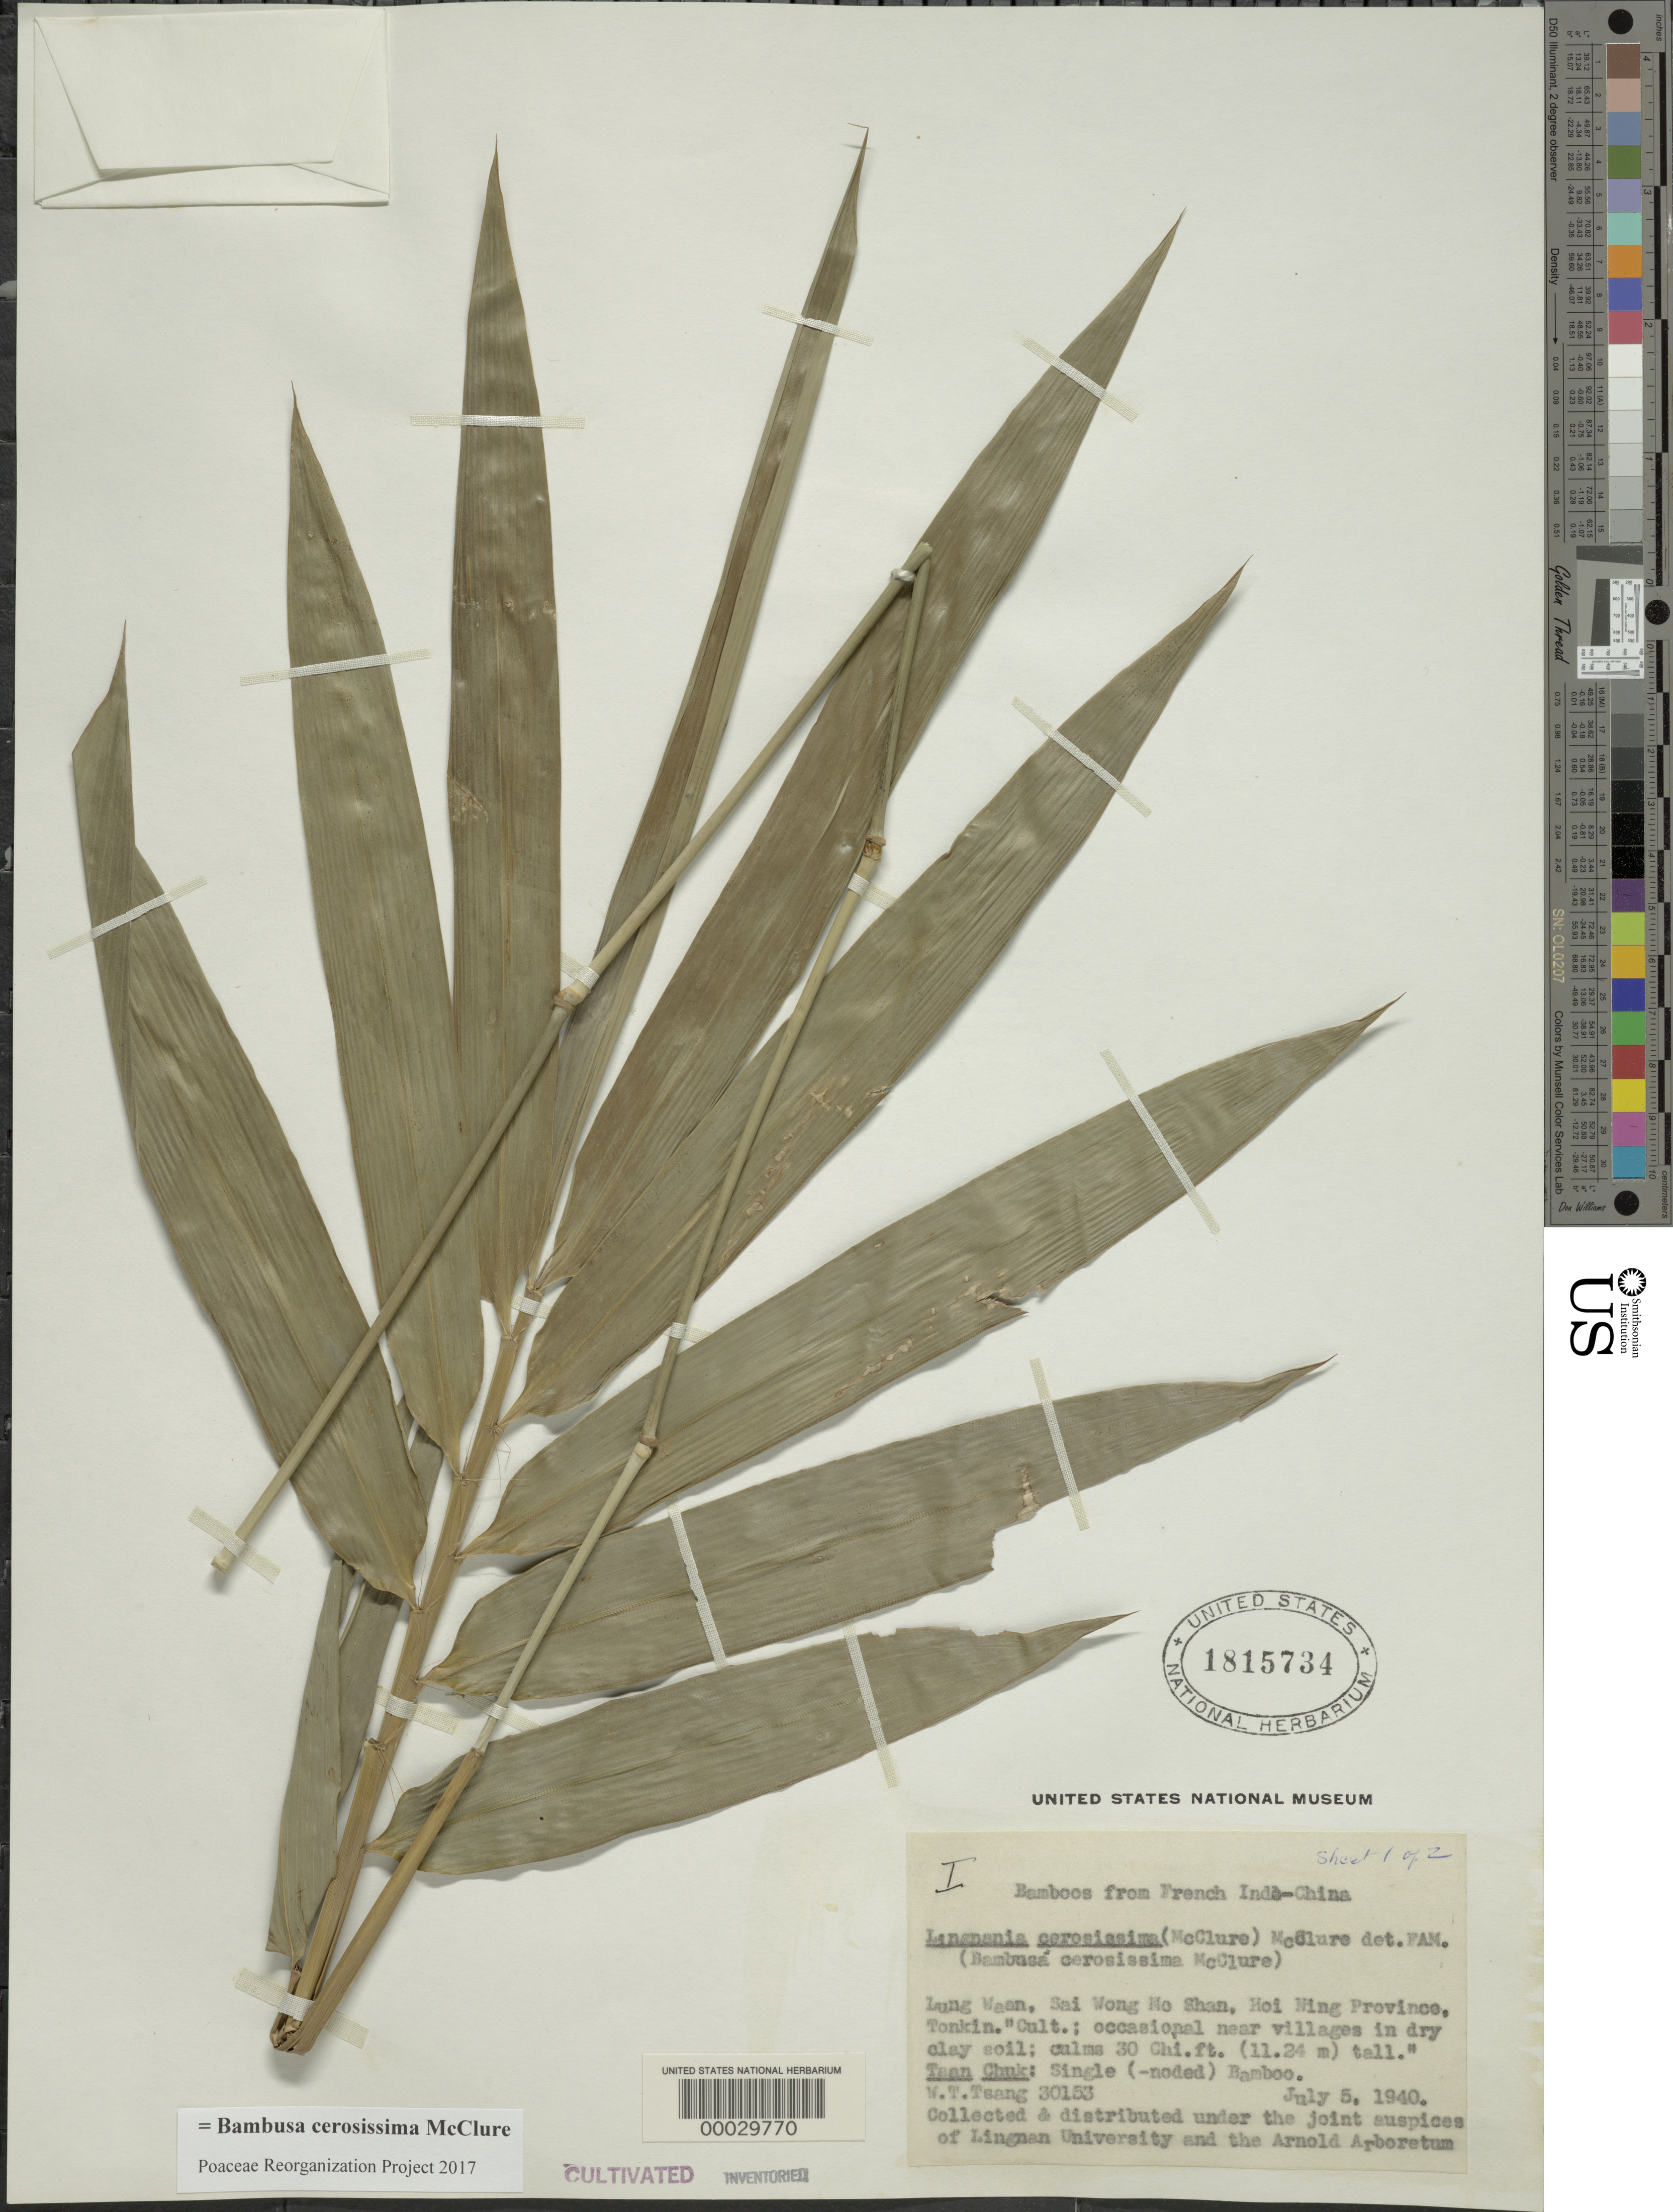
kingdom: Plantae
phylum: Tracheophyta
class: Liliopsida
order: Poales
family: Poaceae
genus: Bambusa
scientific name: Bambusa cerosissima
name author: McClure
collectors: W. T. Tsang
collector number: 30153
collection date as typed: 05 Jul 1940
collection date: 1940-07-05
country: Vietnam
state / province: Tonkin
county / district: Hoi Ning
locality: Lung waan, sai wong no shan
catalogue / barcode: US 1815734